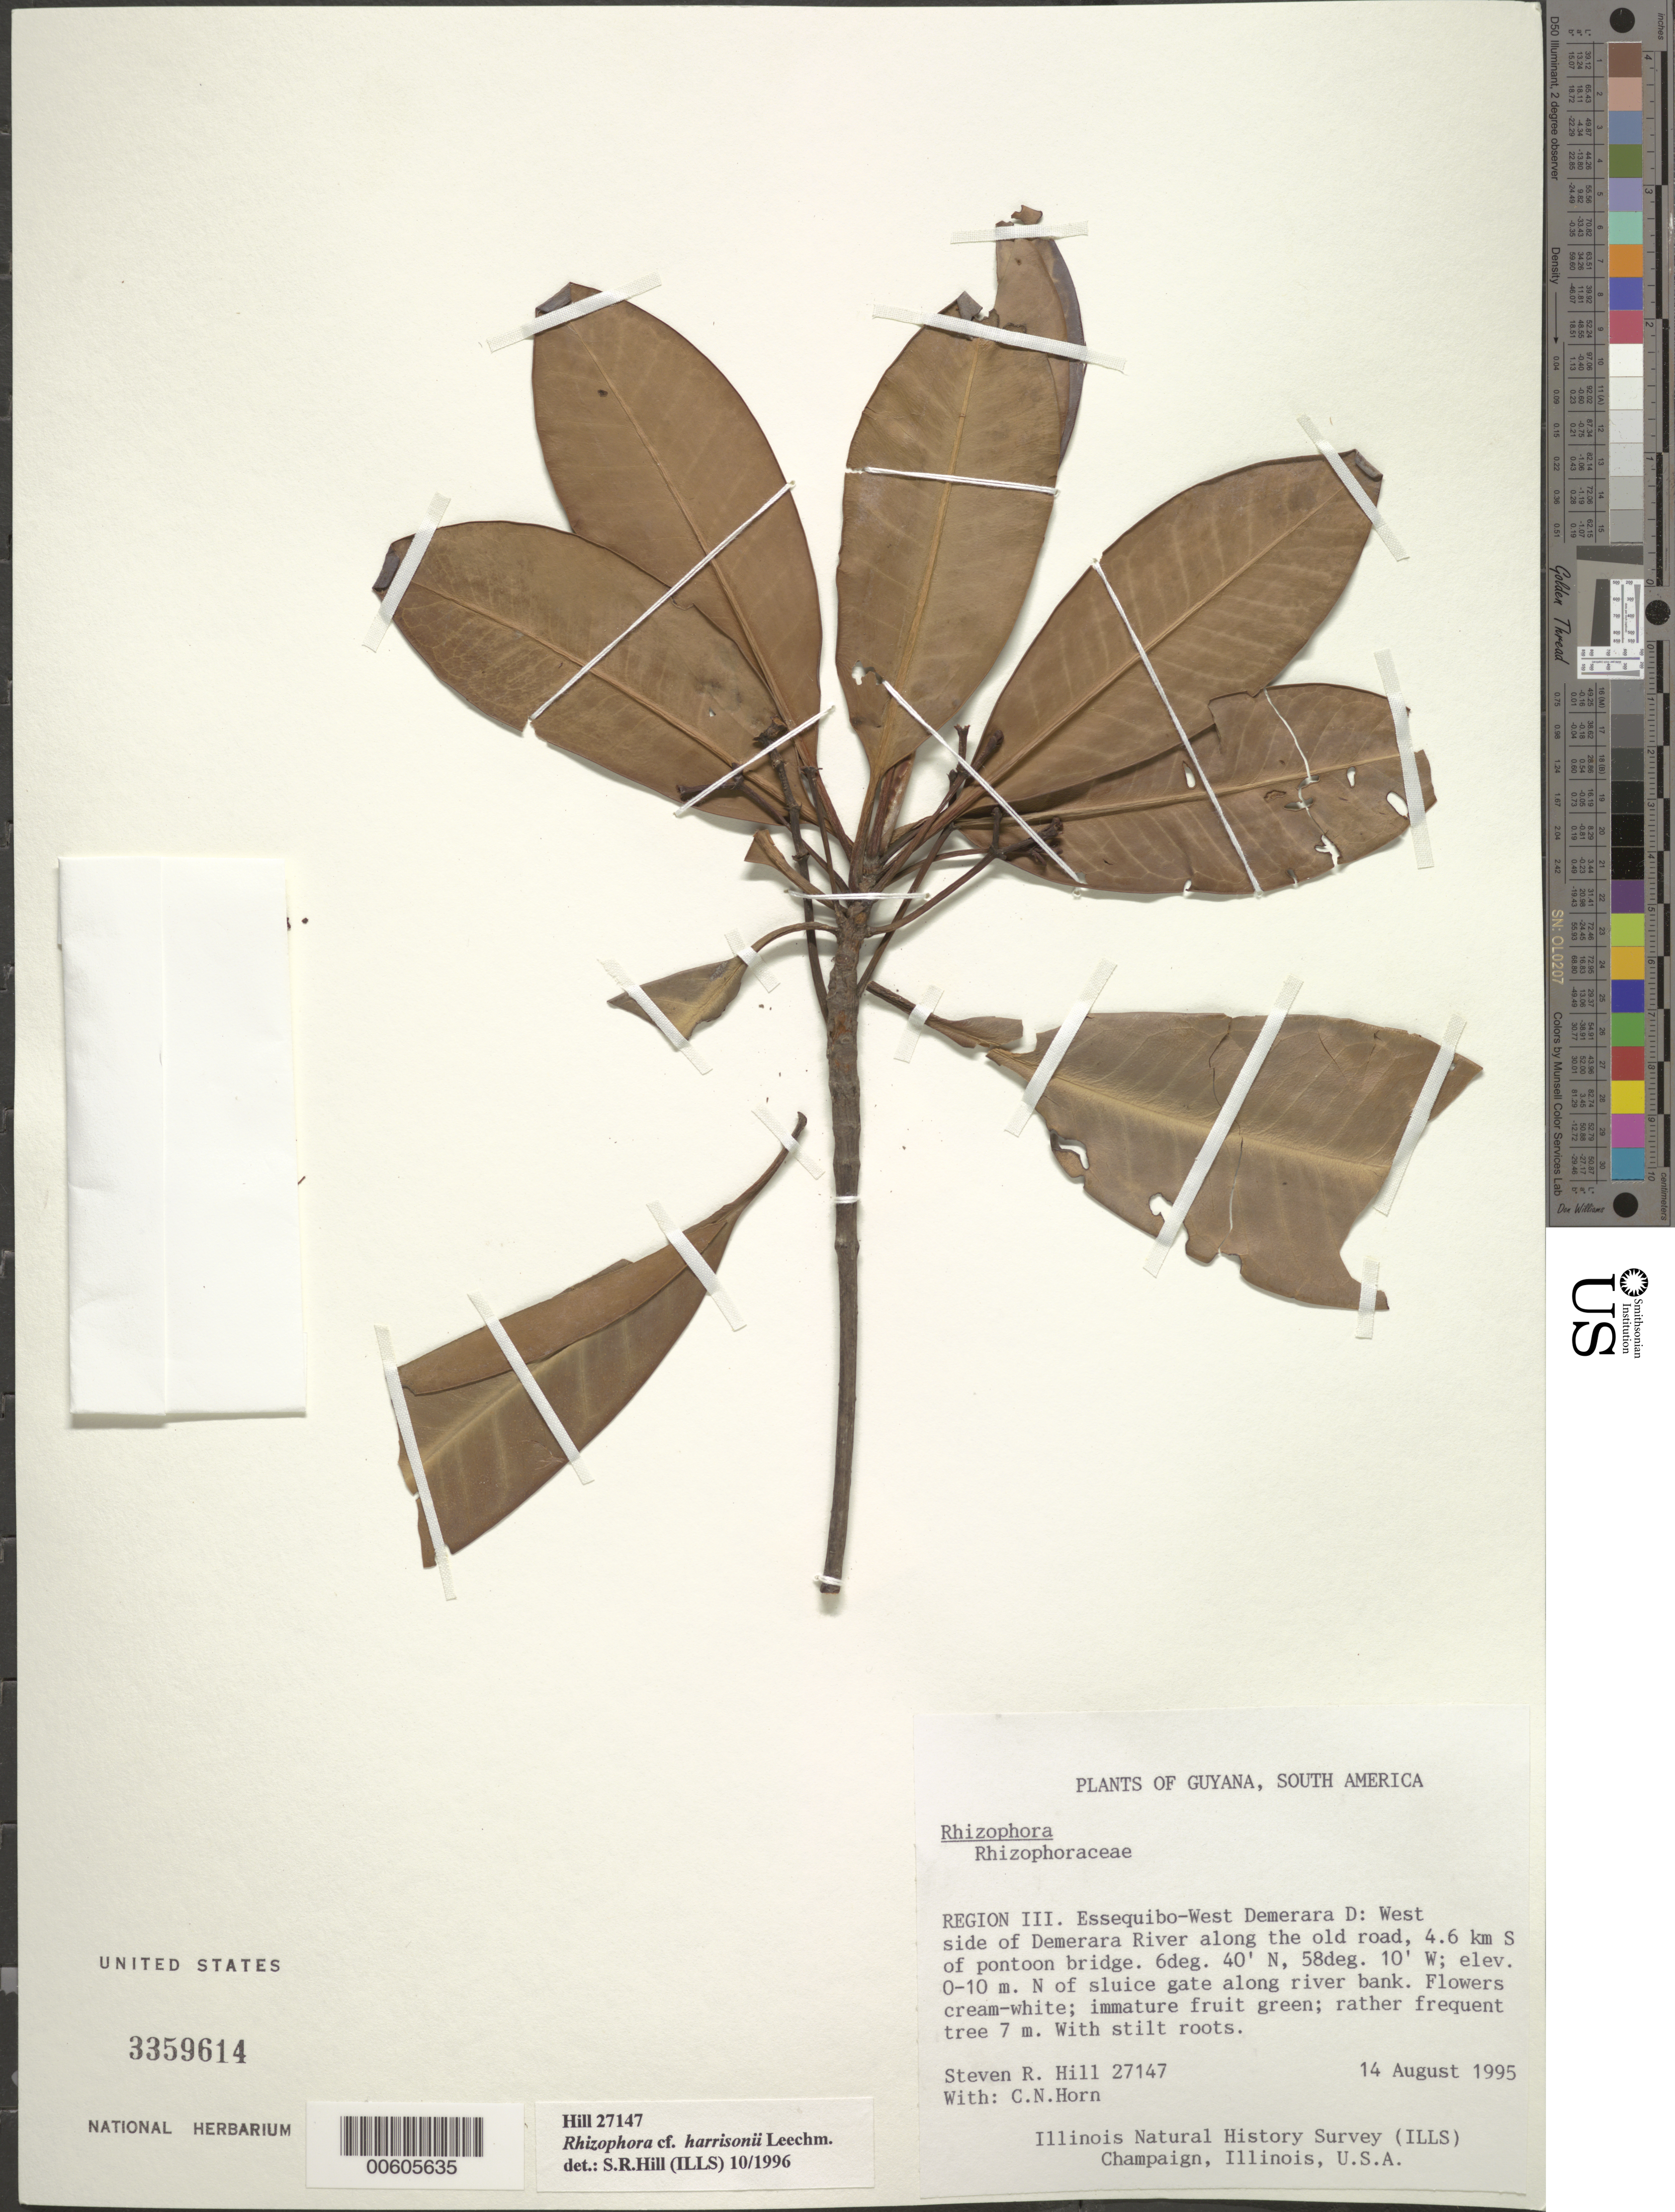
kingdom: Plantae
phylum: Tracheophyta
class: Magnoliopsida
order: Malpighiales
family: Rhizophoraceae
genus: Rhizophora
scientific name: Rhizophora harrisonii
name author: Leechm.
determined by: Hill, Steven R.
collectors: S. R. Hill & C. N. Horn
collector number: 27147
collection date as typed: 14-Aug-95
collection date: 1995-08-14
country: Guyana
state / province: Essequibo Isl-W. Demerara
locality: Demerara R., W side along old road, 4.6 km S of pontoon bridge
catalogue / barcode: US 3359614